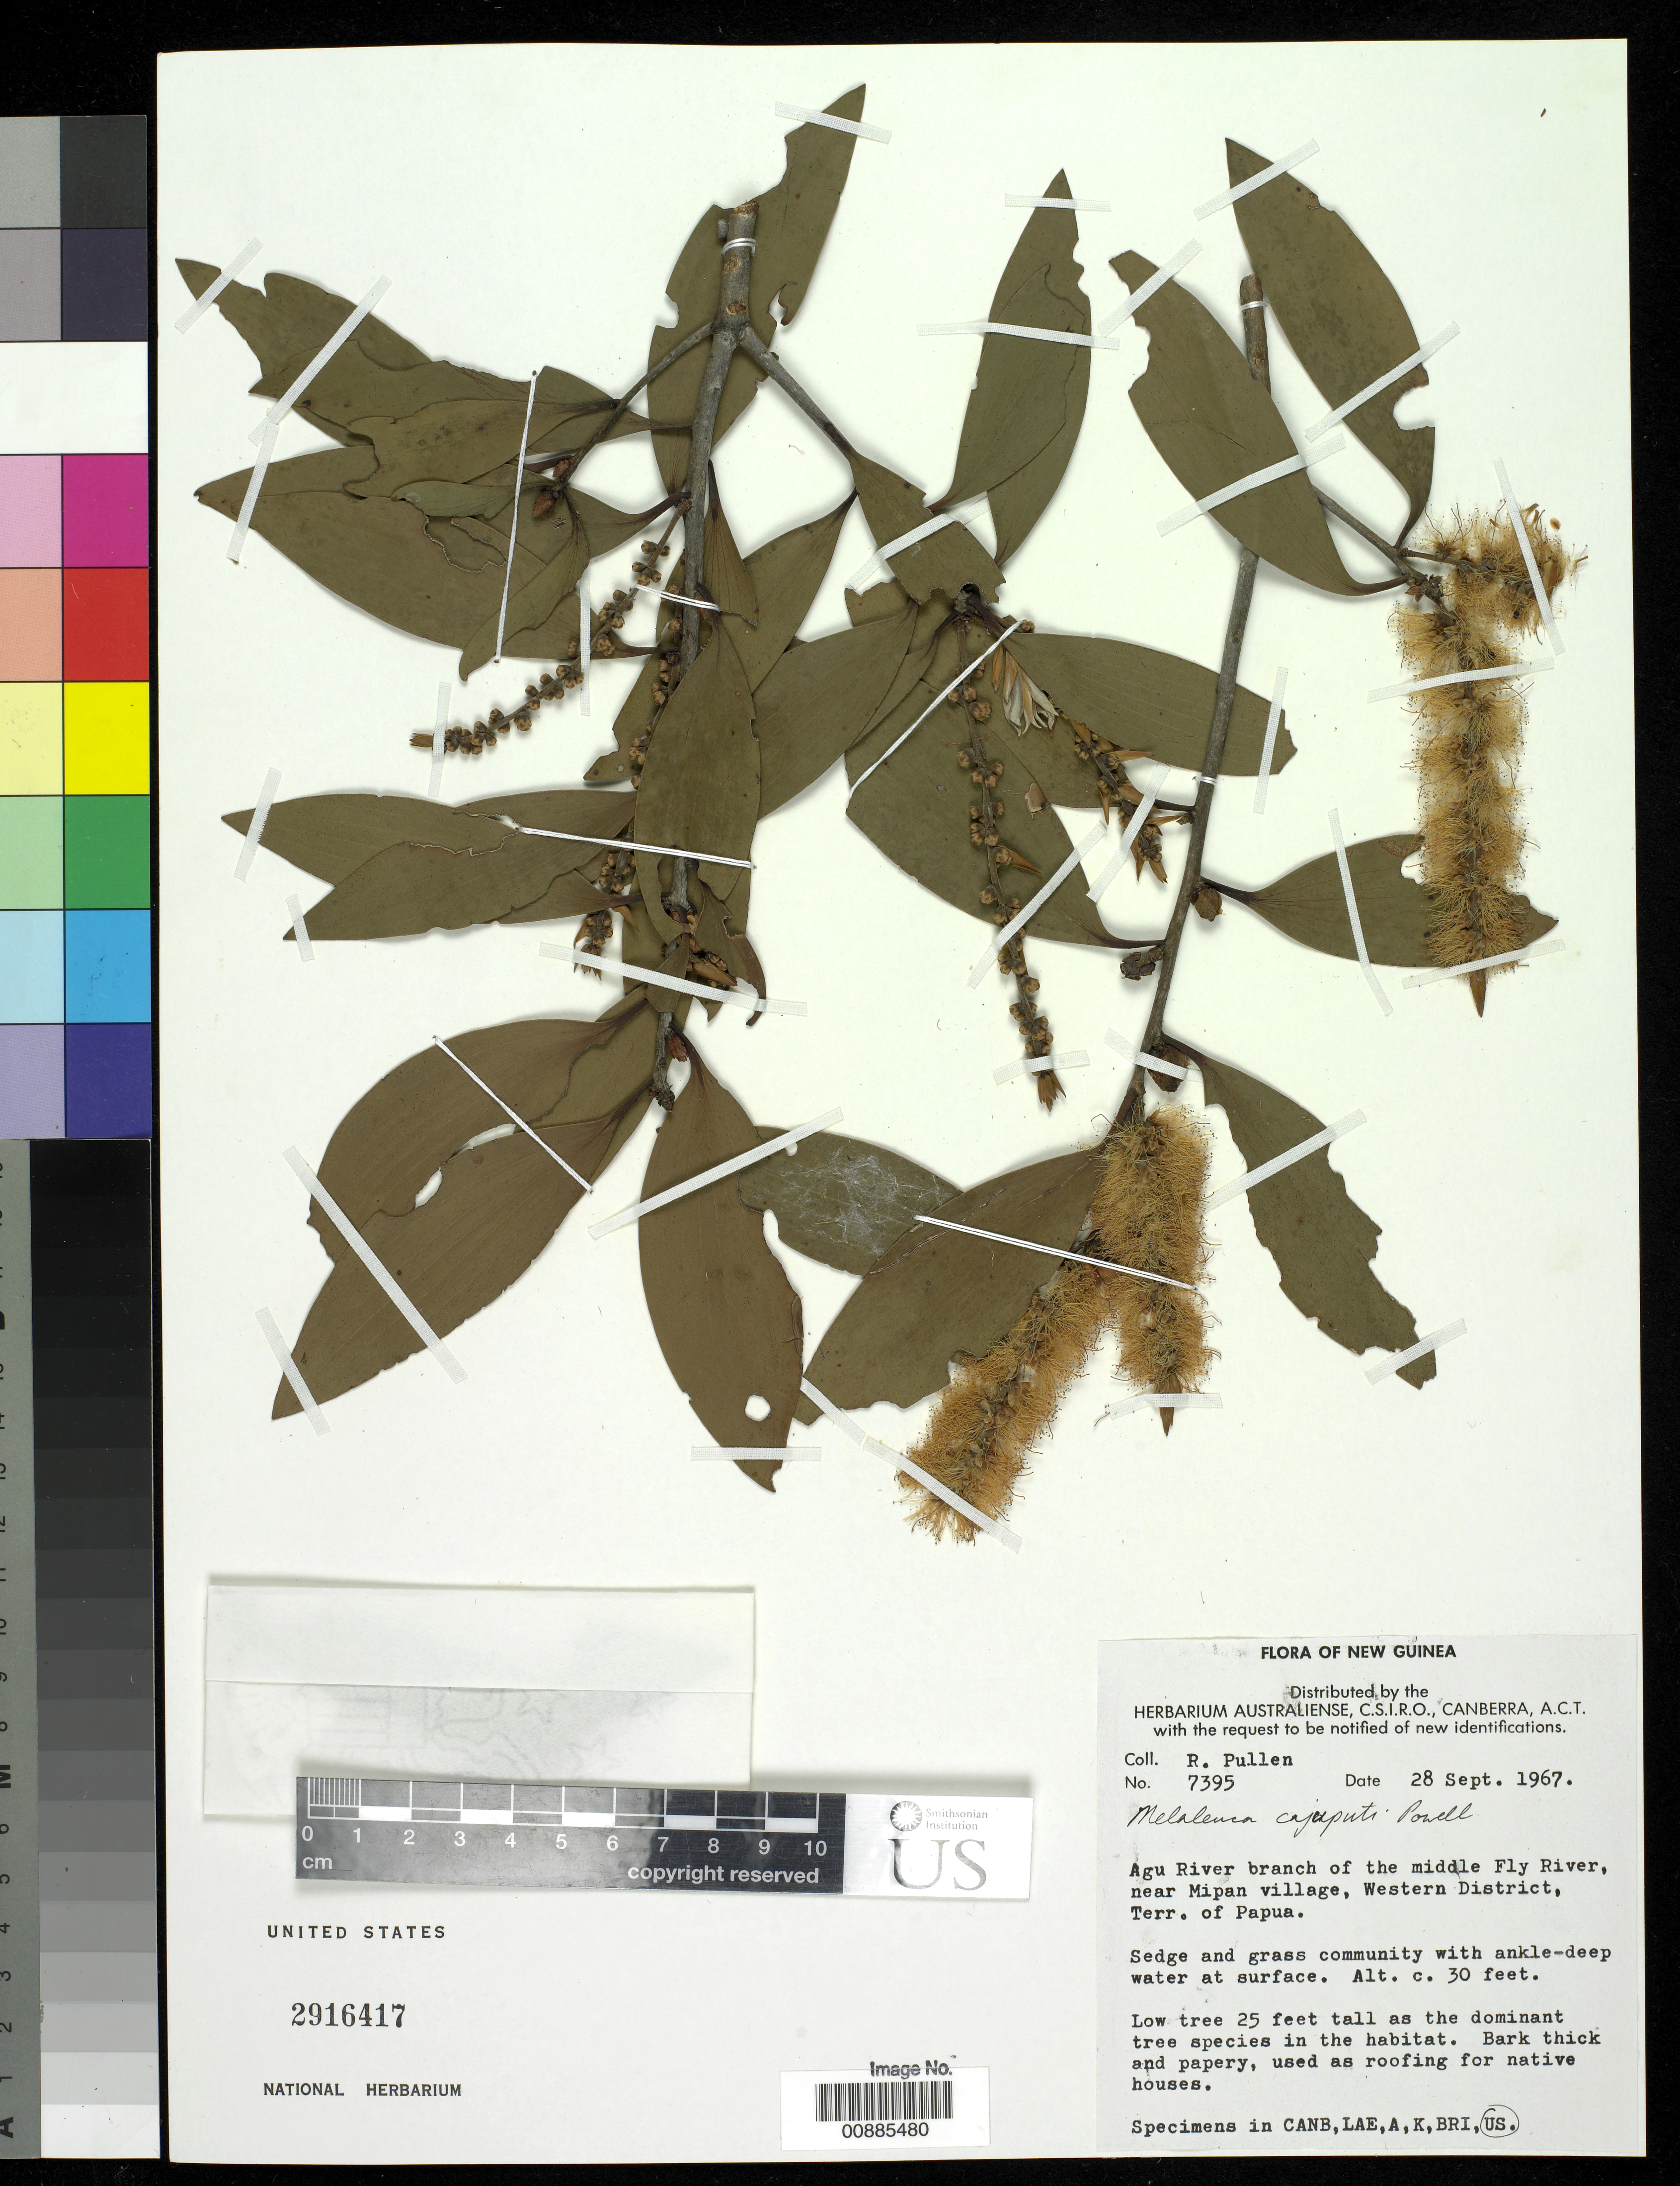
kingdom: Plantae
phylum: Tracheophyta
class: Magnoliopsida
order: Myrtales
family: Myrtaceae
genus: Melaleuca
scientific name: Melaleuca cajuputi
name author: Powell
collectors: R. Pullen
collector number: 7395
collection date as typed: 28 Sep 1967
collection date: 1967-09-28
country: Papua New Guinea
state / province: Western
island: New Guinea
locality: Agu river branch of the middle Fly River, near Mipan village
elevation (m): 9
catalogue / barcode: US 2916417